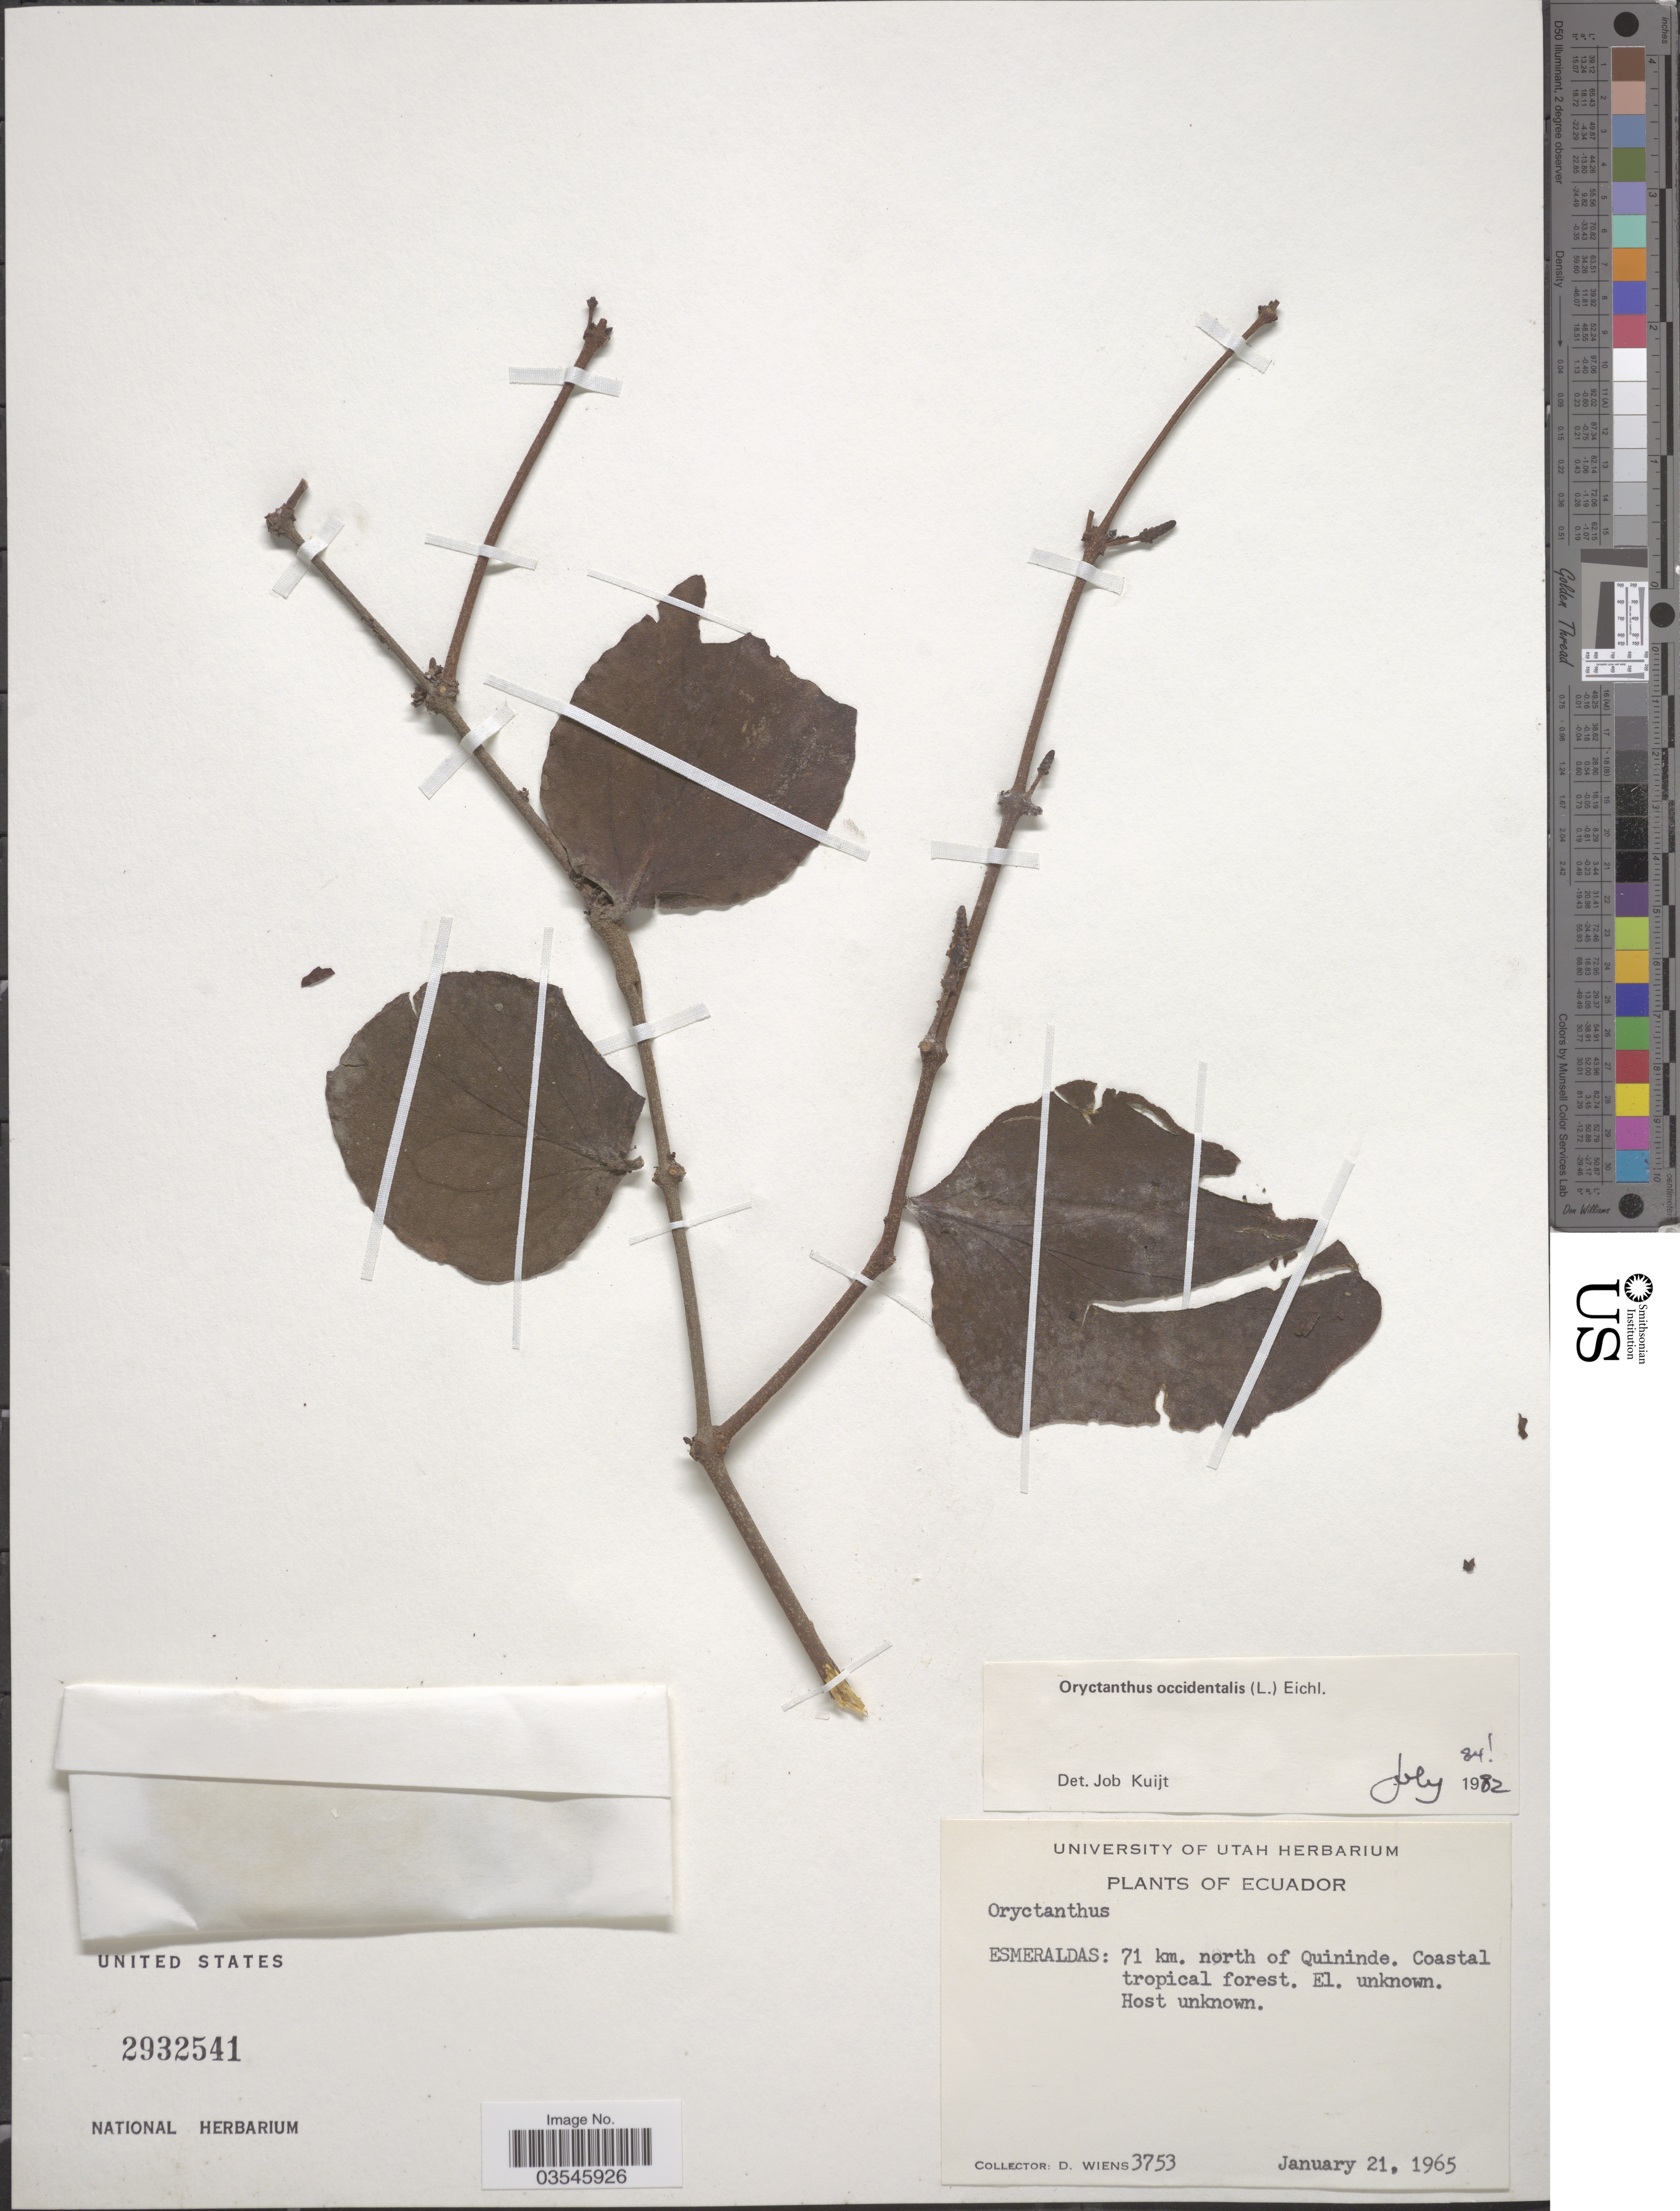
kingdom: Plantae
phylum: Tracheophyta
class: Magnoliopsida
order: Santalales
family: Loranthaceae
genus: Oryctanthus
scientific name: Oryctanthus occidentalis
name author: (L.) Eichler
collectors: D. Wiens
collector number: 3753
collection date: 1965-01-21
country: Ecuador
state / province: Esmeraldas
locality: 71 km. north of Quininde. Coastal tropical forest.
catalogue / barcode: US 2932541